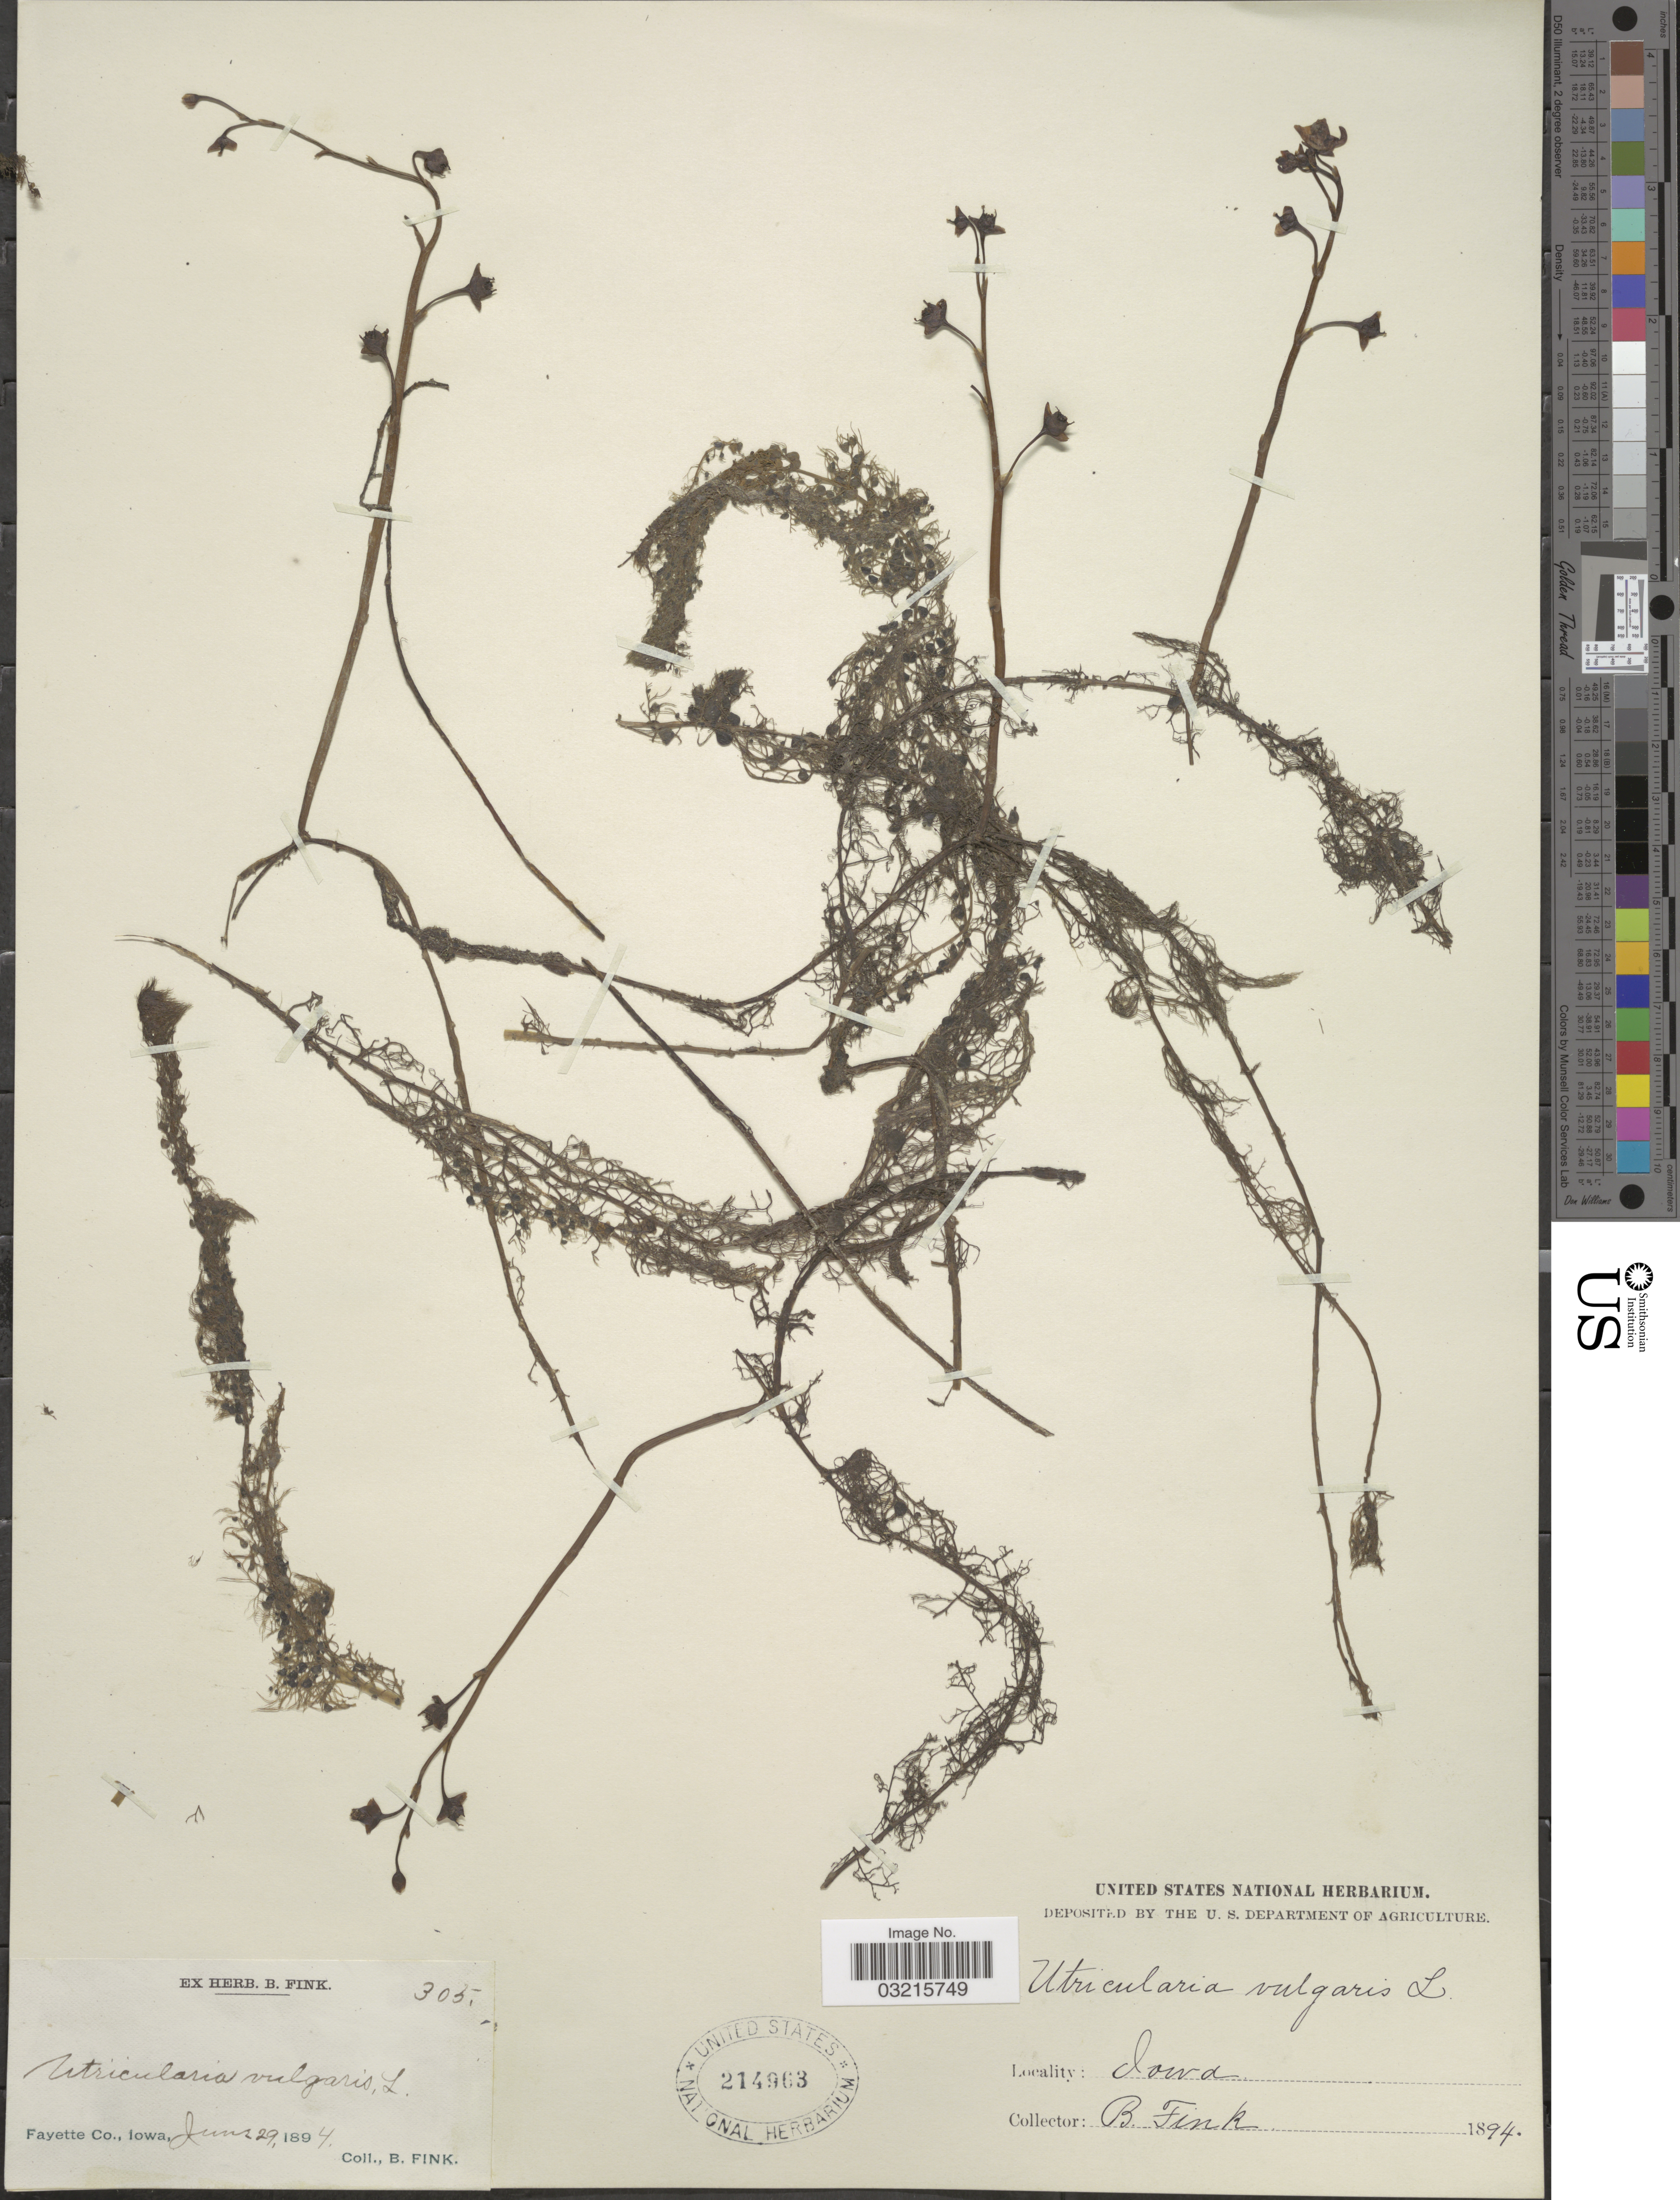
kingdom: Plantae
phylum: Tracheophyta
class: Magnoliopsida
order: Lamiales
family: Lentibulariaceae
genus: Utricularia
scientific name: Utricularia vulgaris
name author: L.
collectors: B. Fink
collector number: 305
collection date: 1894-06-29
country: United States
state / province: Iowa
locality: Fayette Co.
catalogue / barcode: US 214963